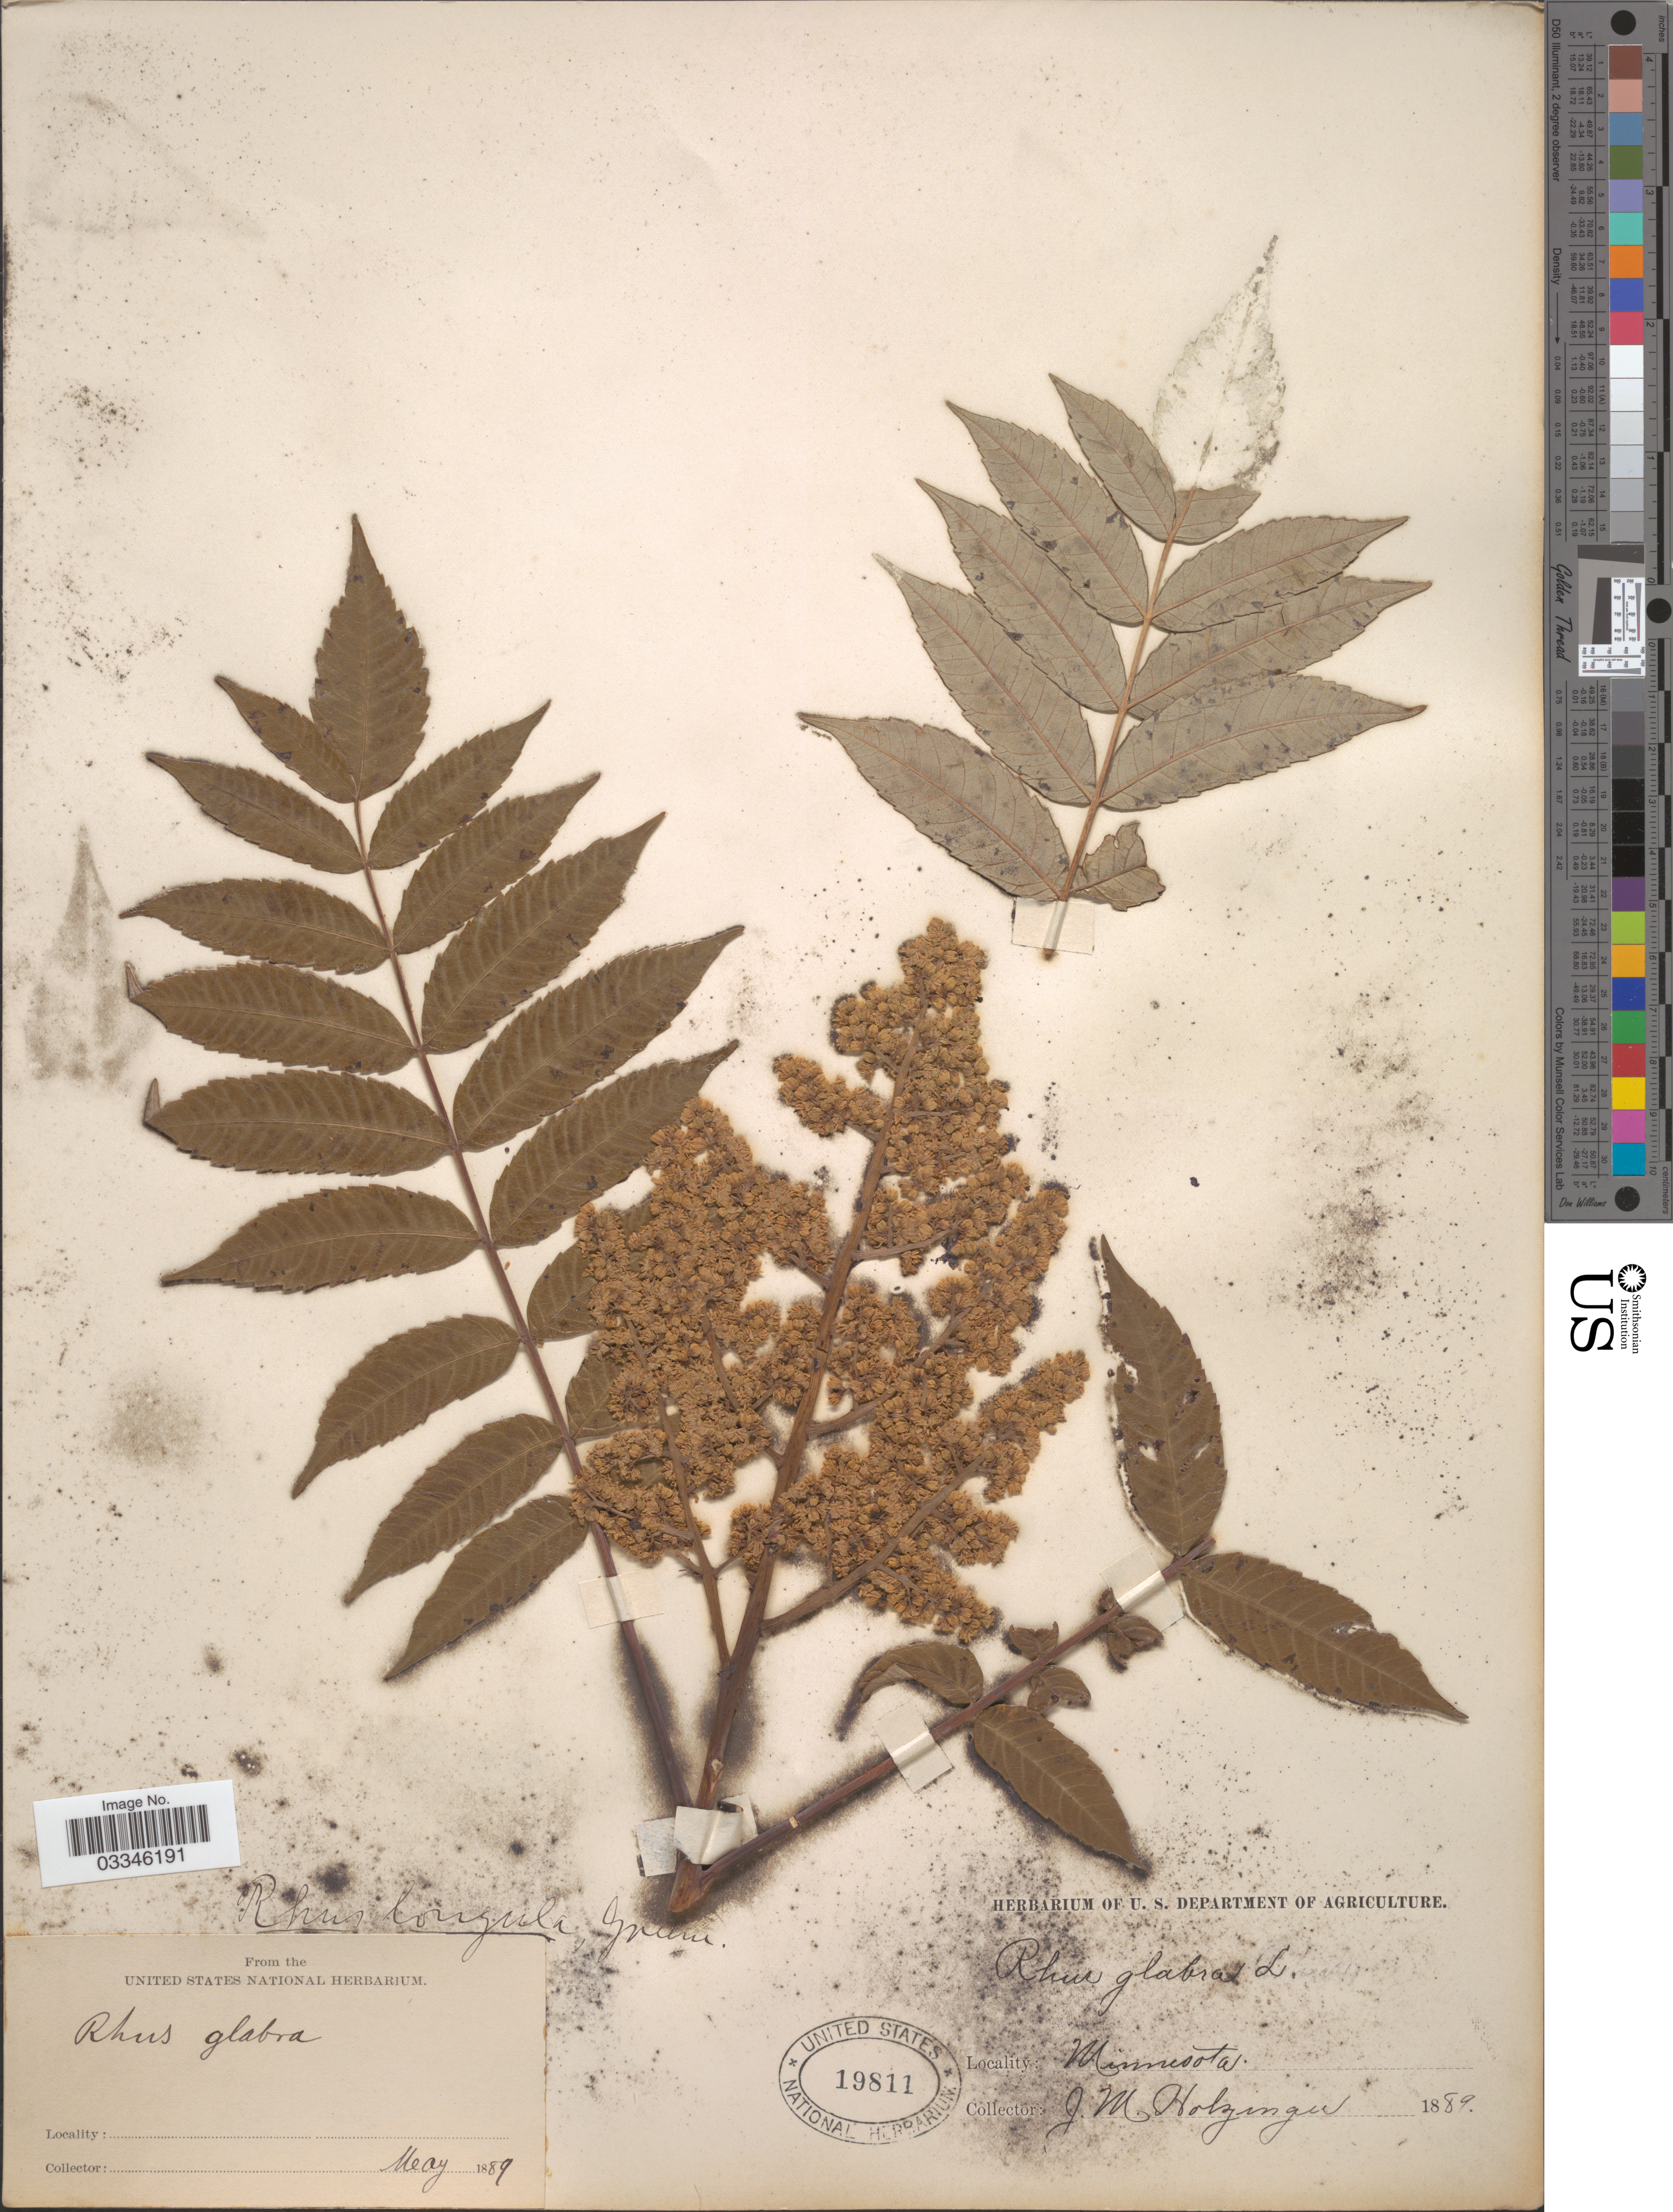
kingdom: Plantae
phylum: Tracheophyta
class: Magnoliopsida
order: Sapindales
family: Anacardiaceae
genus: Rhus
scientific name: Rhus longula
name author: Greene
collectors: J. M. Holzinger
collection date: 1889-05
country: United States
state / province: Minnesota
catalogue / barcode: US 19811